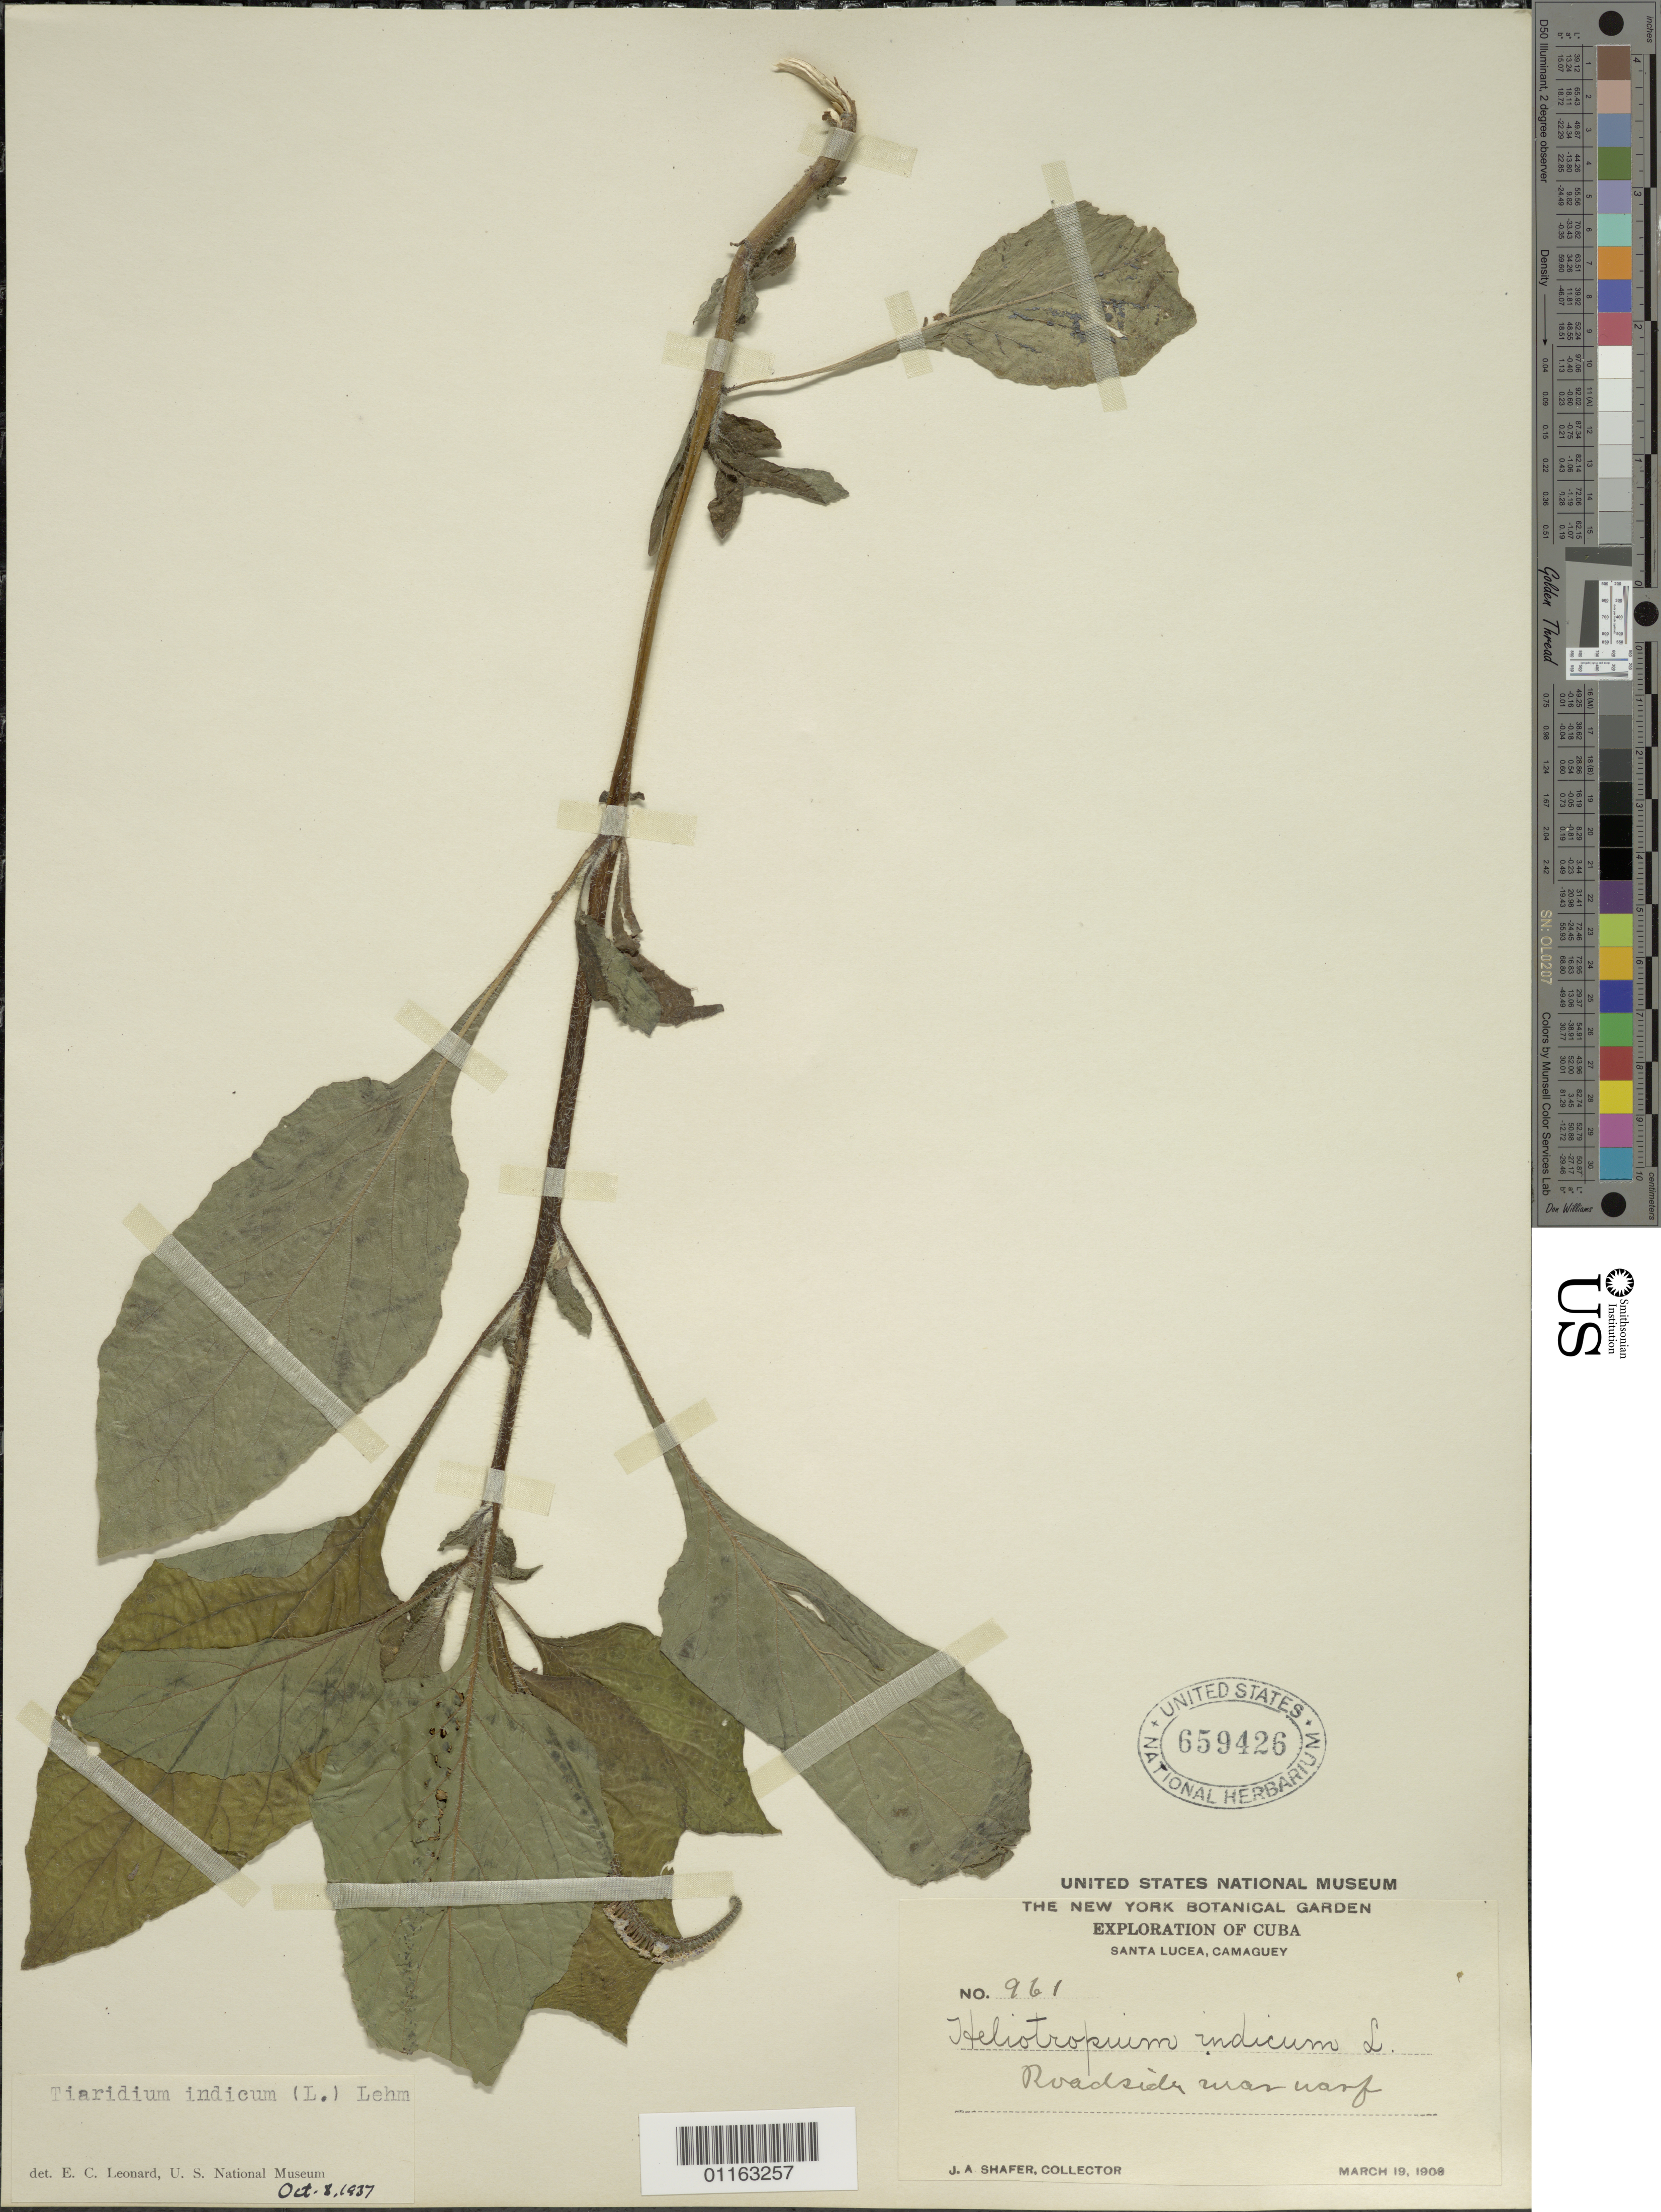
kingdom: Plantae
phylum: Tracheophyta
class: Magnoliopsida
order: Boraginales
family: Heliotropiaceae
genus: Heliotropium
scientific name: Heliotropium inaguense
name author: Britton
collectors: J. A. Shafer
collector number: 961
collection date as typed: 19 Mar 1909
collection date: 1909-03-19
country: Cuba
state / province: Camagüey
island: Cuba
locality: Santa Lucea; roadside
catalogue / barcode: US 659426